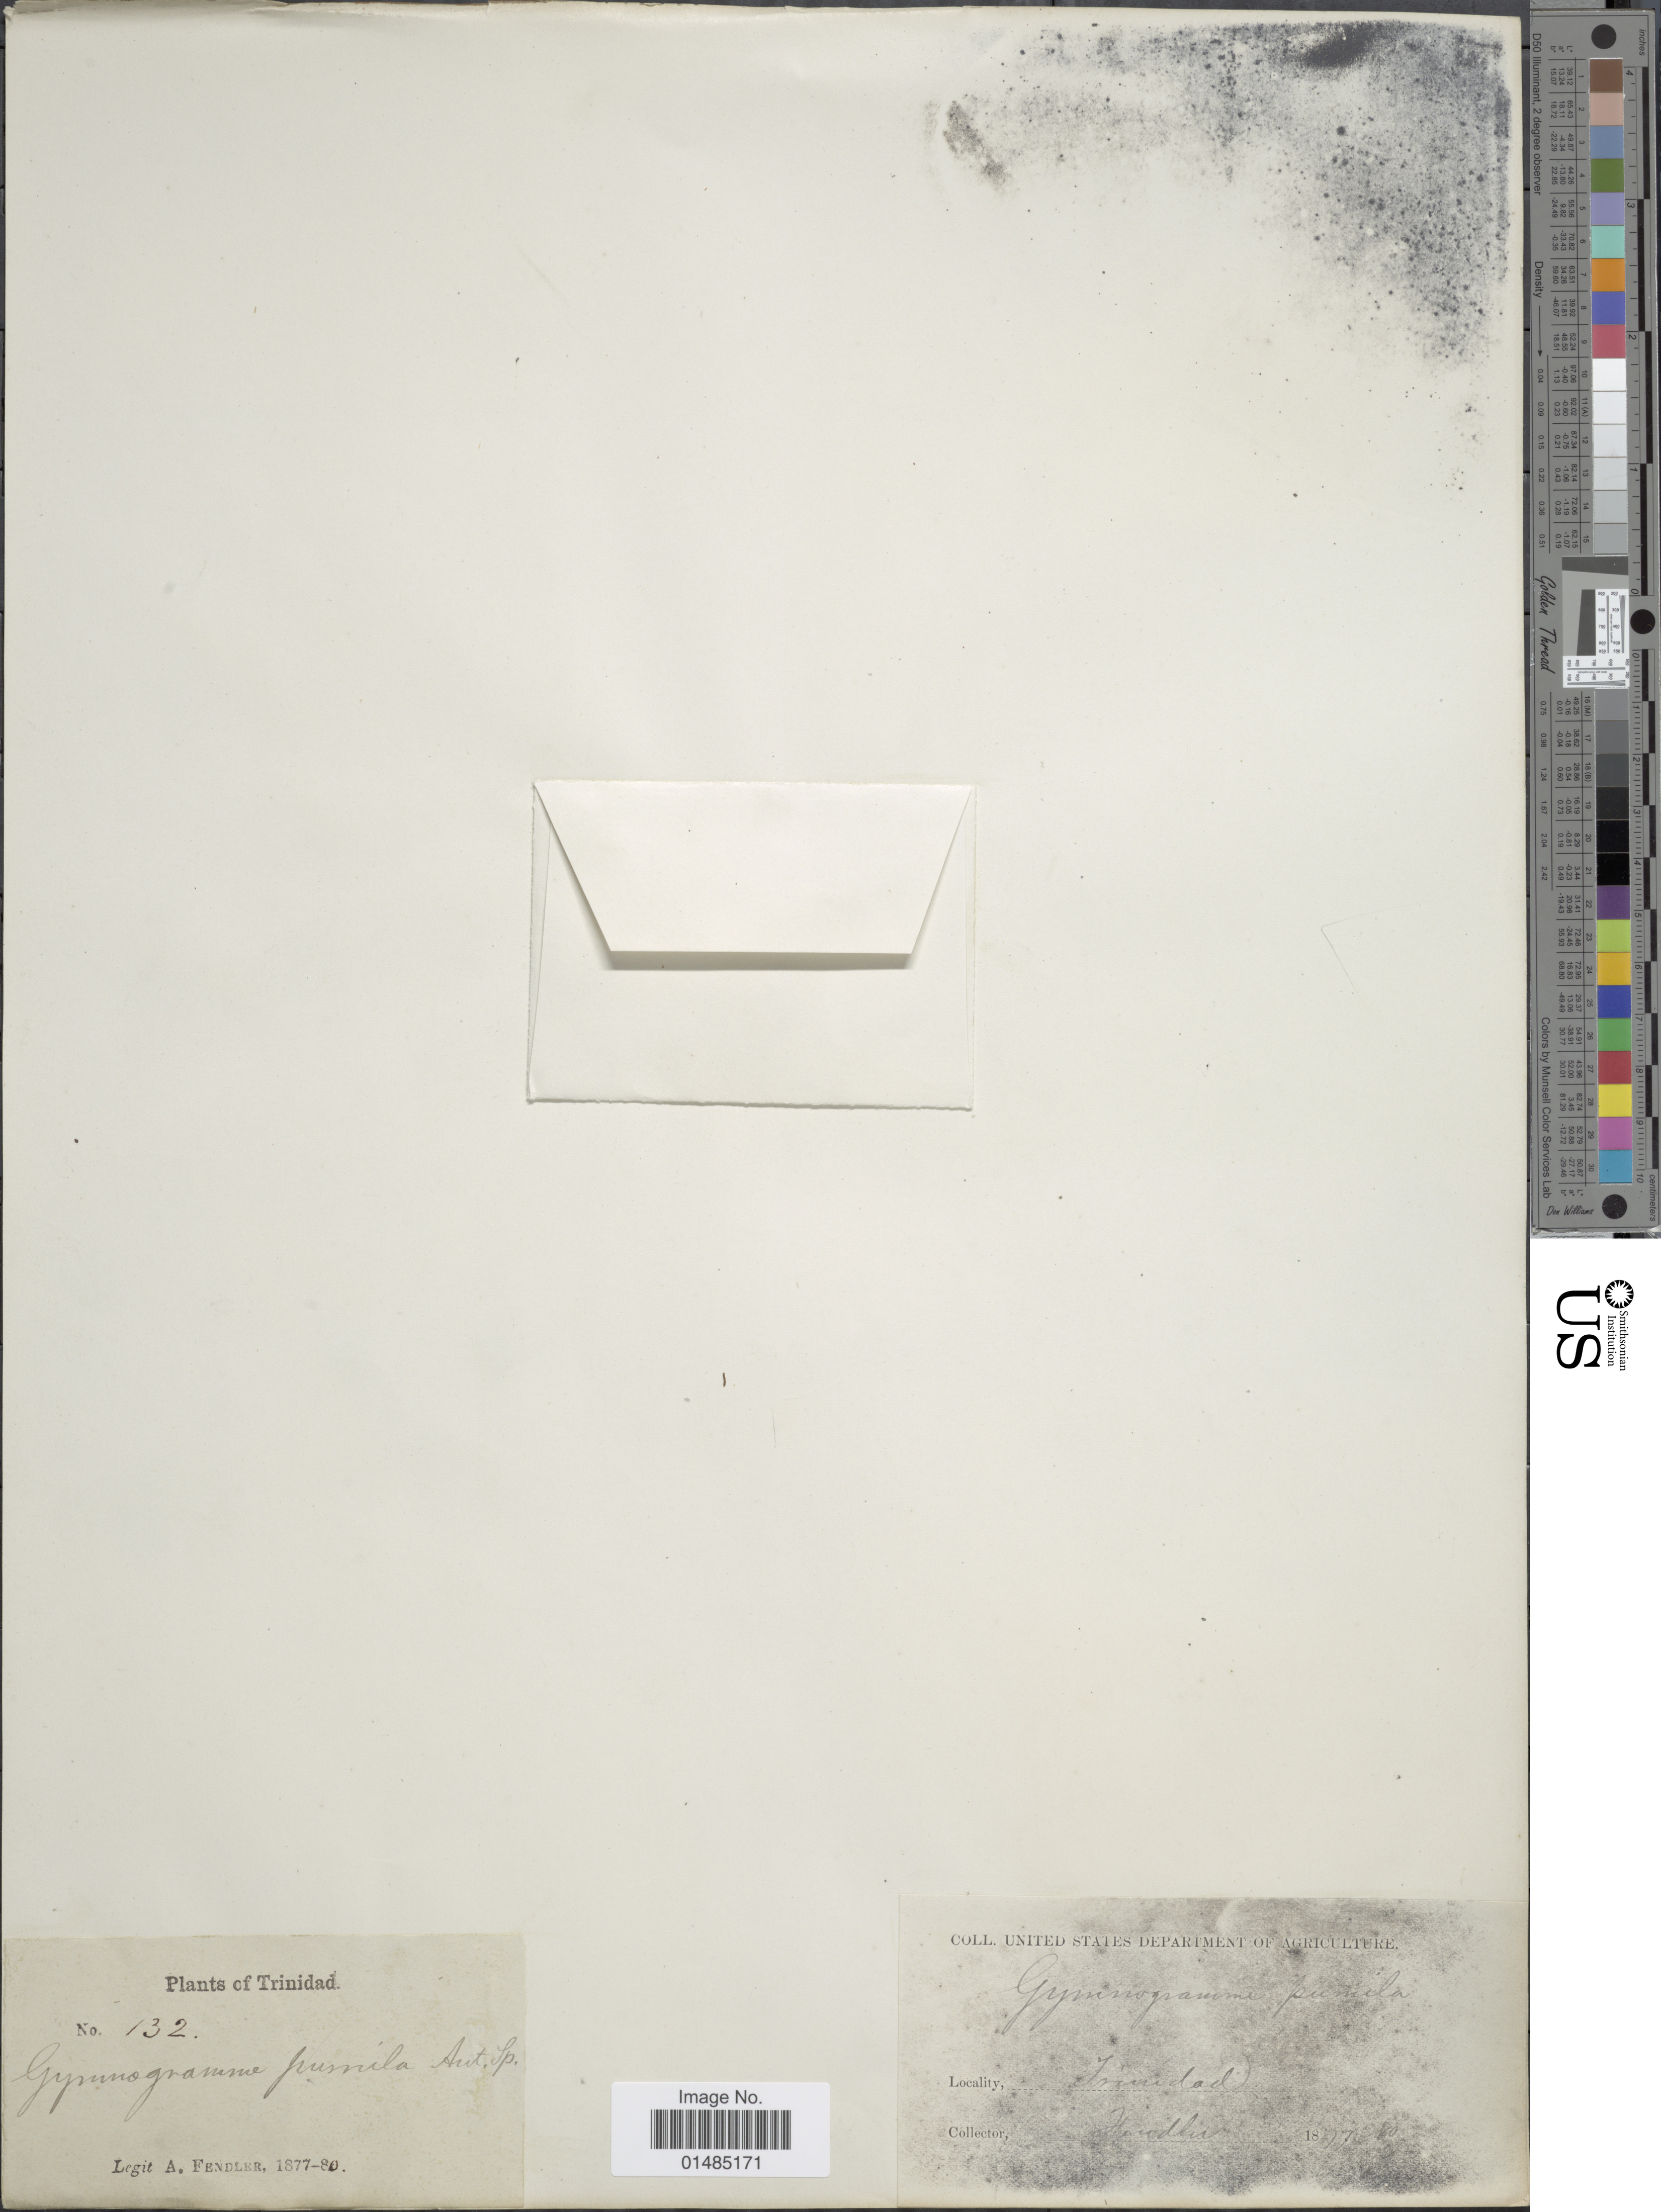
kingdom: Plantae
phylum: Tracheophyta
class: Polypodiopsida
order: Polypodiales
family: Pteridaceae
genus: Hecistopteris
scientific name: Hecistopteris pumila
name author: Christ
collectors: A. Fendler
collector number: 132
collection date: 1877/1880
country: Trinidad and Tobago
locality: Trinidad